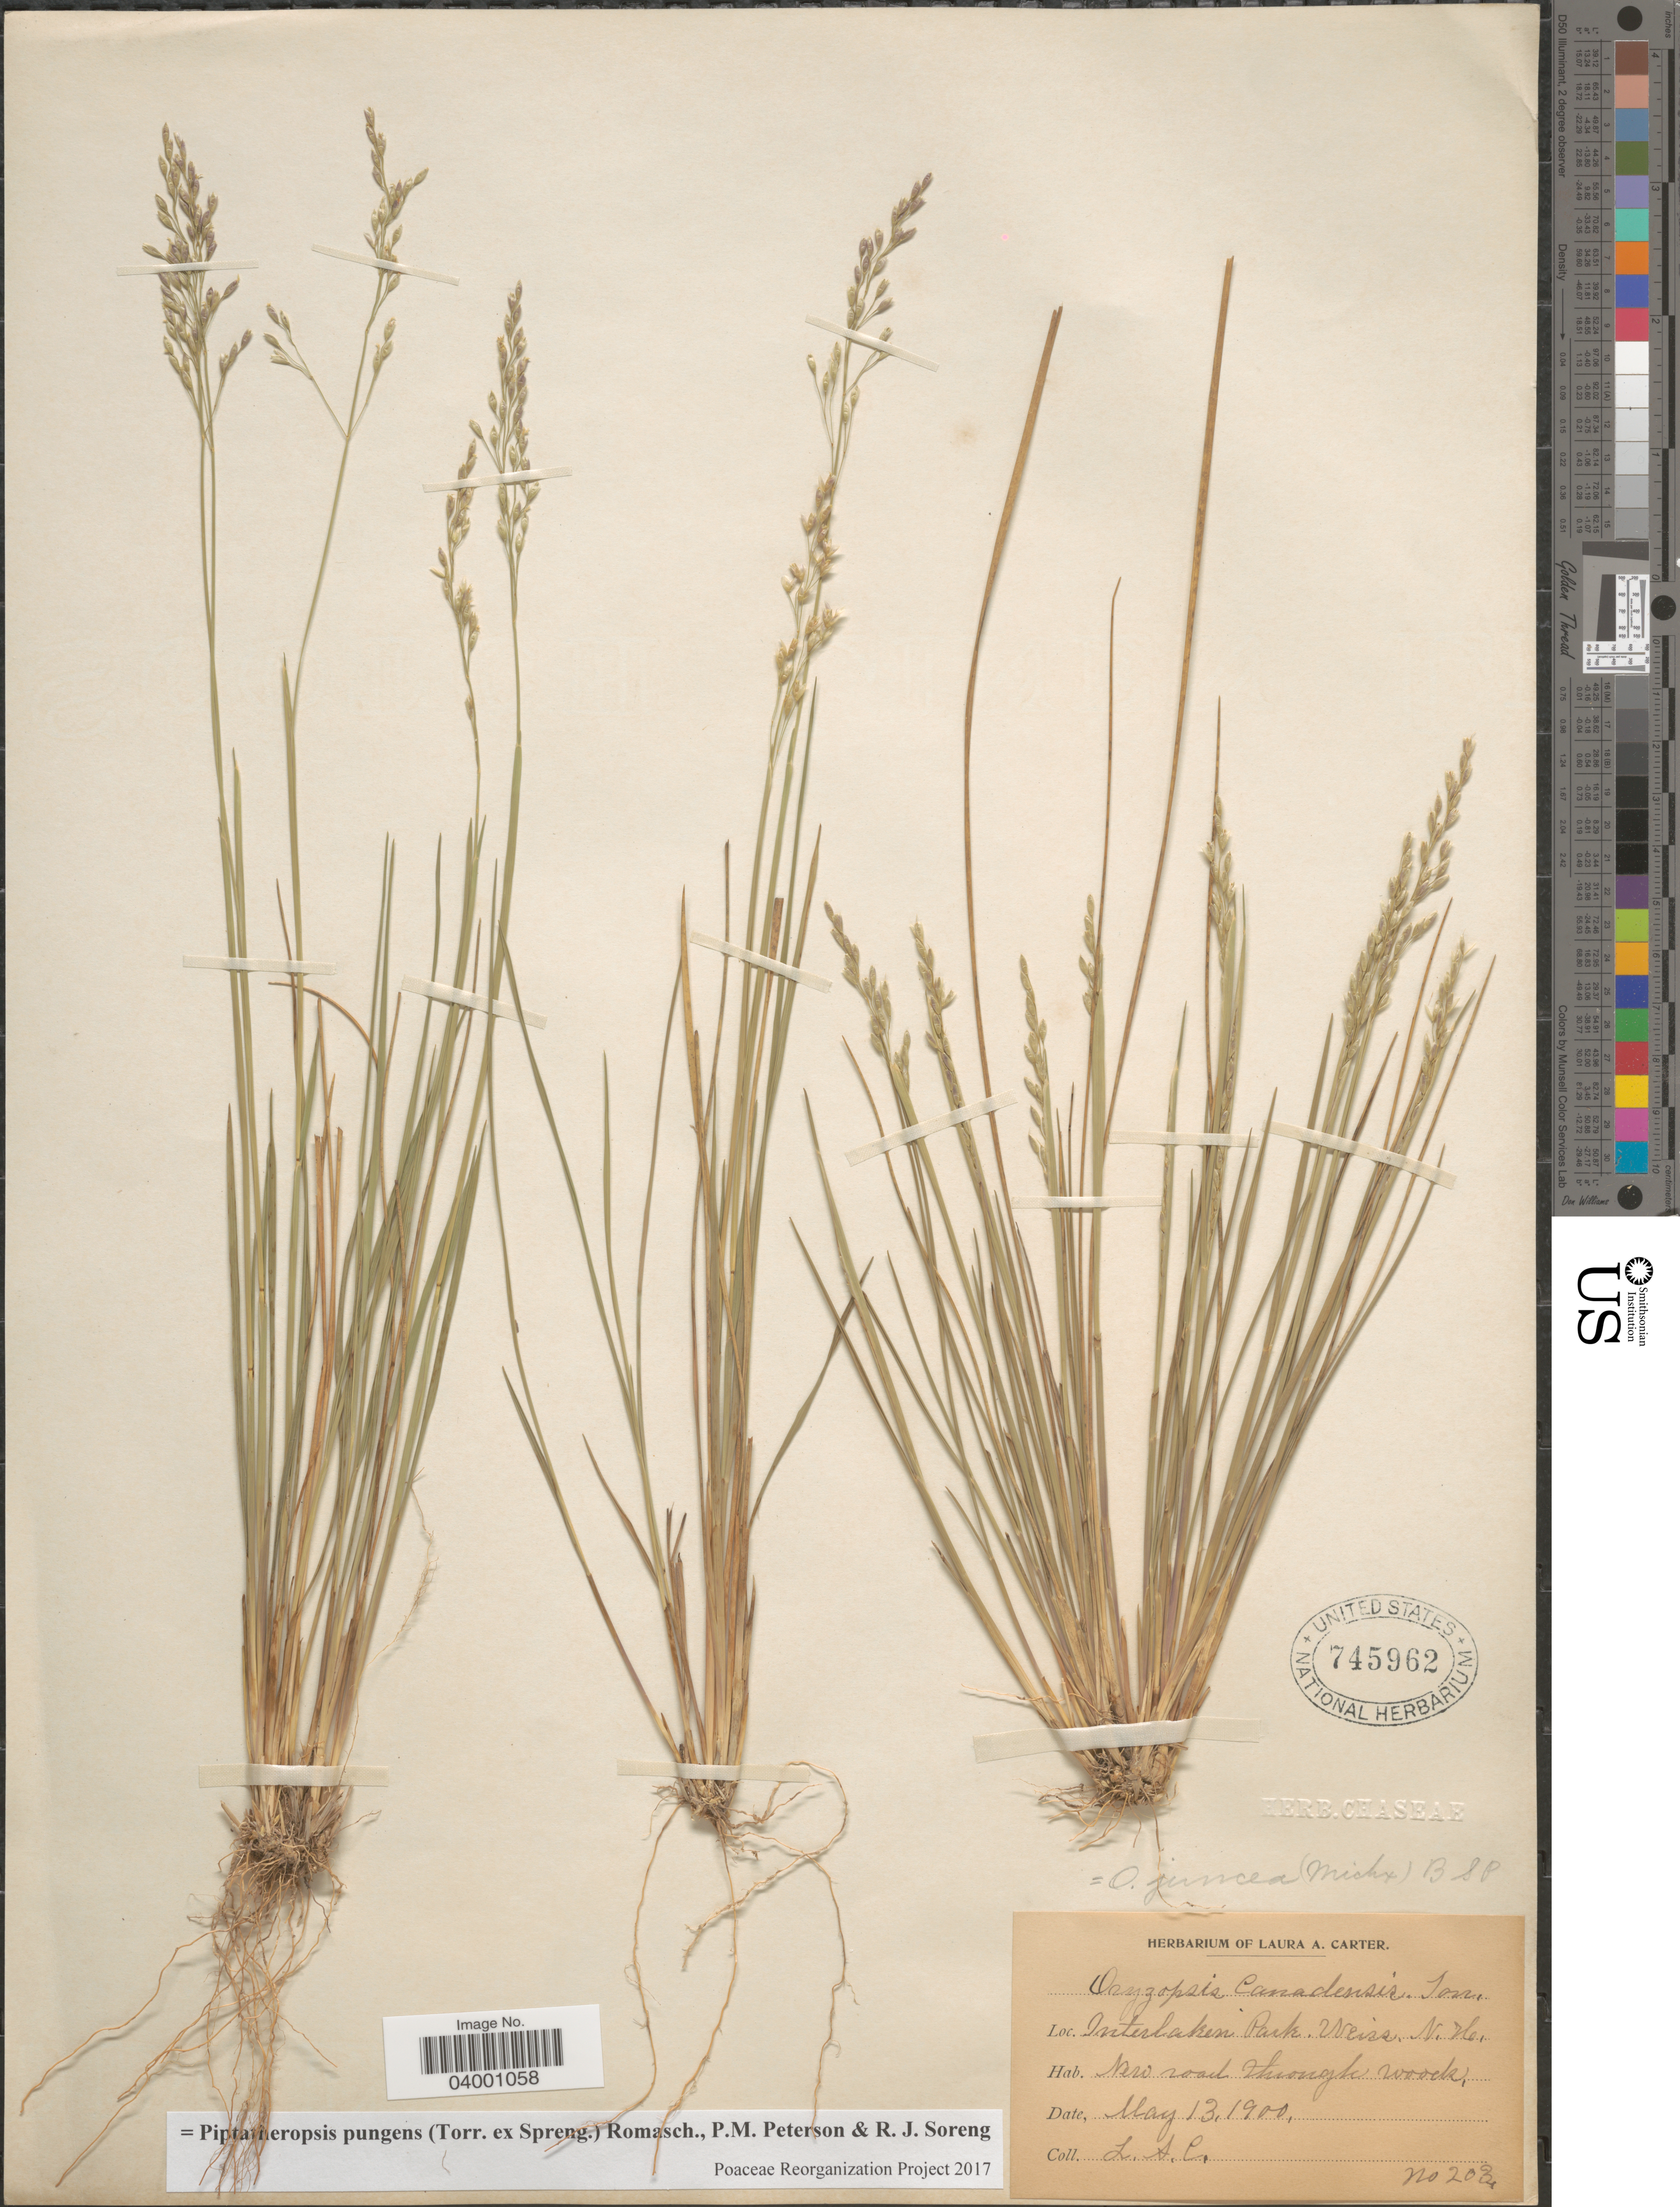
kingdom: Plantae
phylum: Tracheophyta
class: Liliopsida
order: Poales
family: Poaceae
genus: Piptatheropsis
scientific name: Piptatheropsis pungens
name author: (Torr. ex Spreng.) Romasch. et al.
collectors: L. Carter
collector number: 203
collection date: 1900-05-13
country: United States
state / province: New Hampshire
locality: Interlaken Park. Weiss.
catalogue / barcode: US 745962